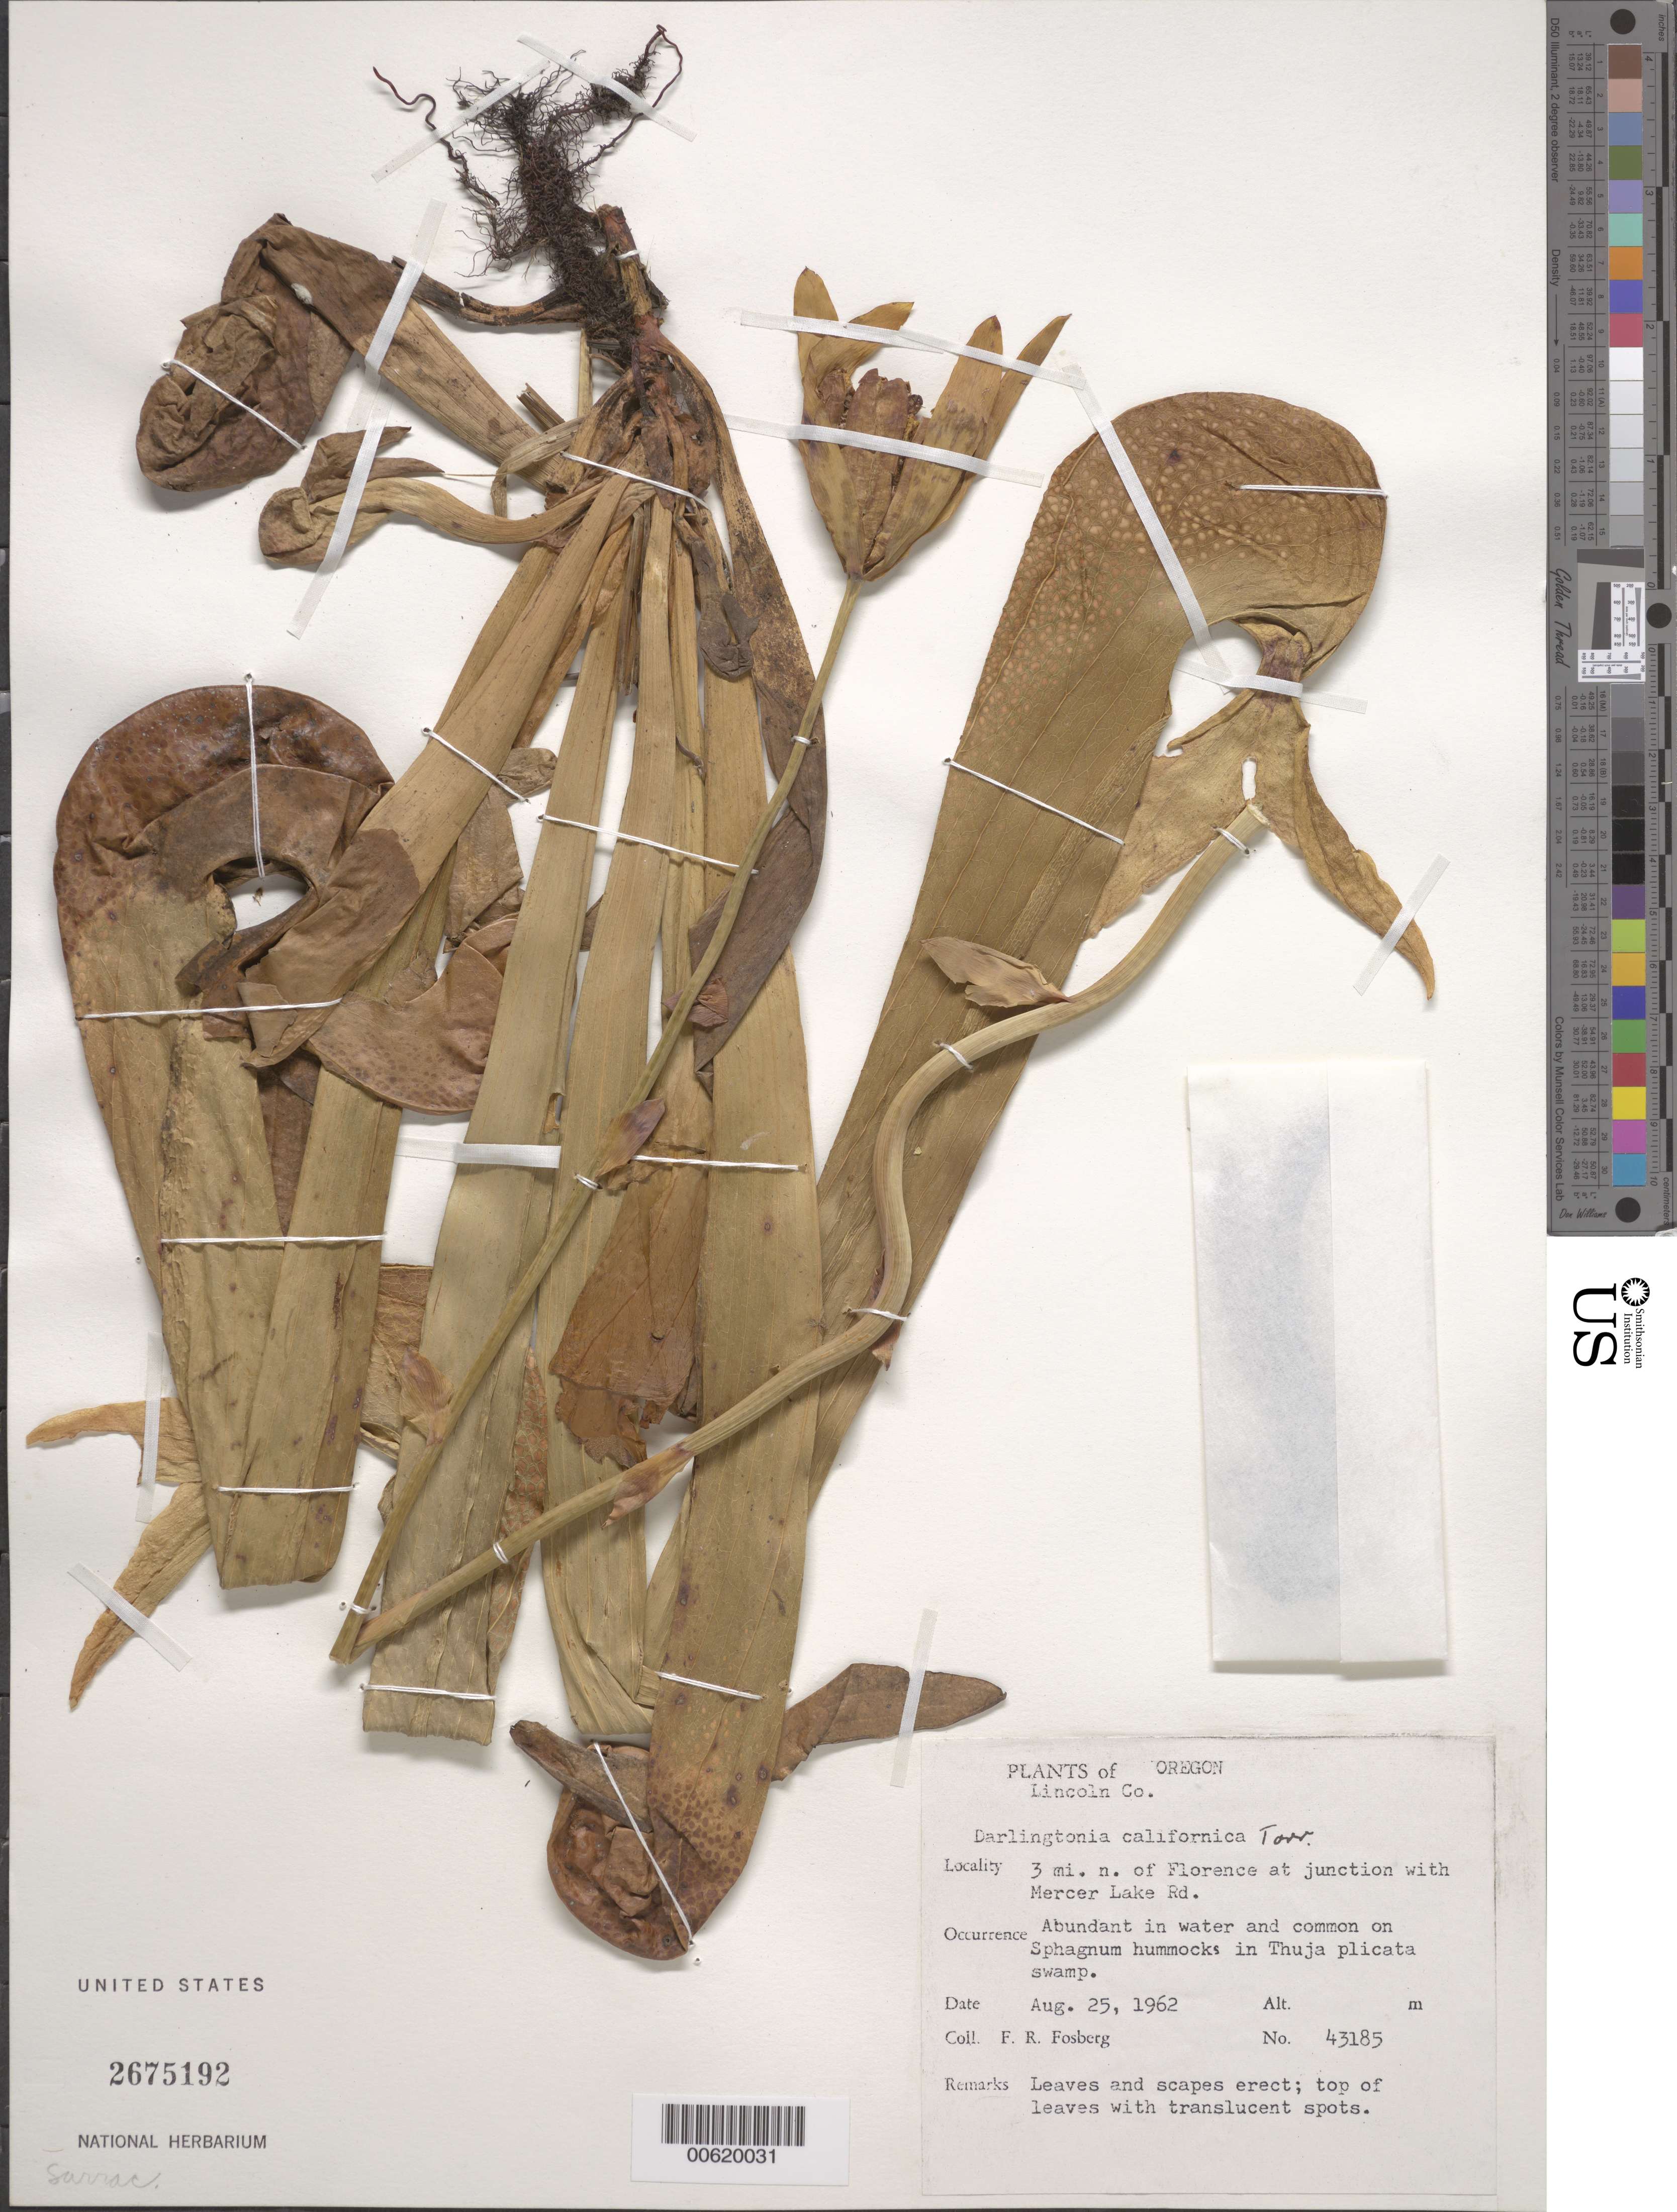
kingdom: Plantae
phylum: Tracheophyta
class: Magnoliopsida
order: Ericales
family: Sarraceniaceae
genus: Darlingtonia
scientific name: Darlingtonia californica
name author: Torr.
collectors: F. R. Fosberg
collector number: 43185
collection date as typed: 25 Aug 1962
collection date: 1962-08-25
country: United States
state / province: Oregon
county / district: Lincoln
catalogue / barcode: US 2675192